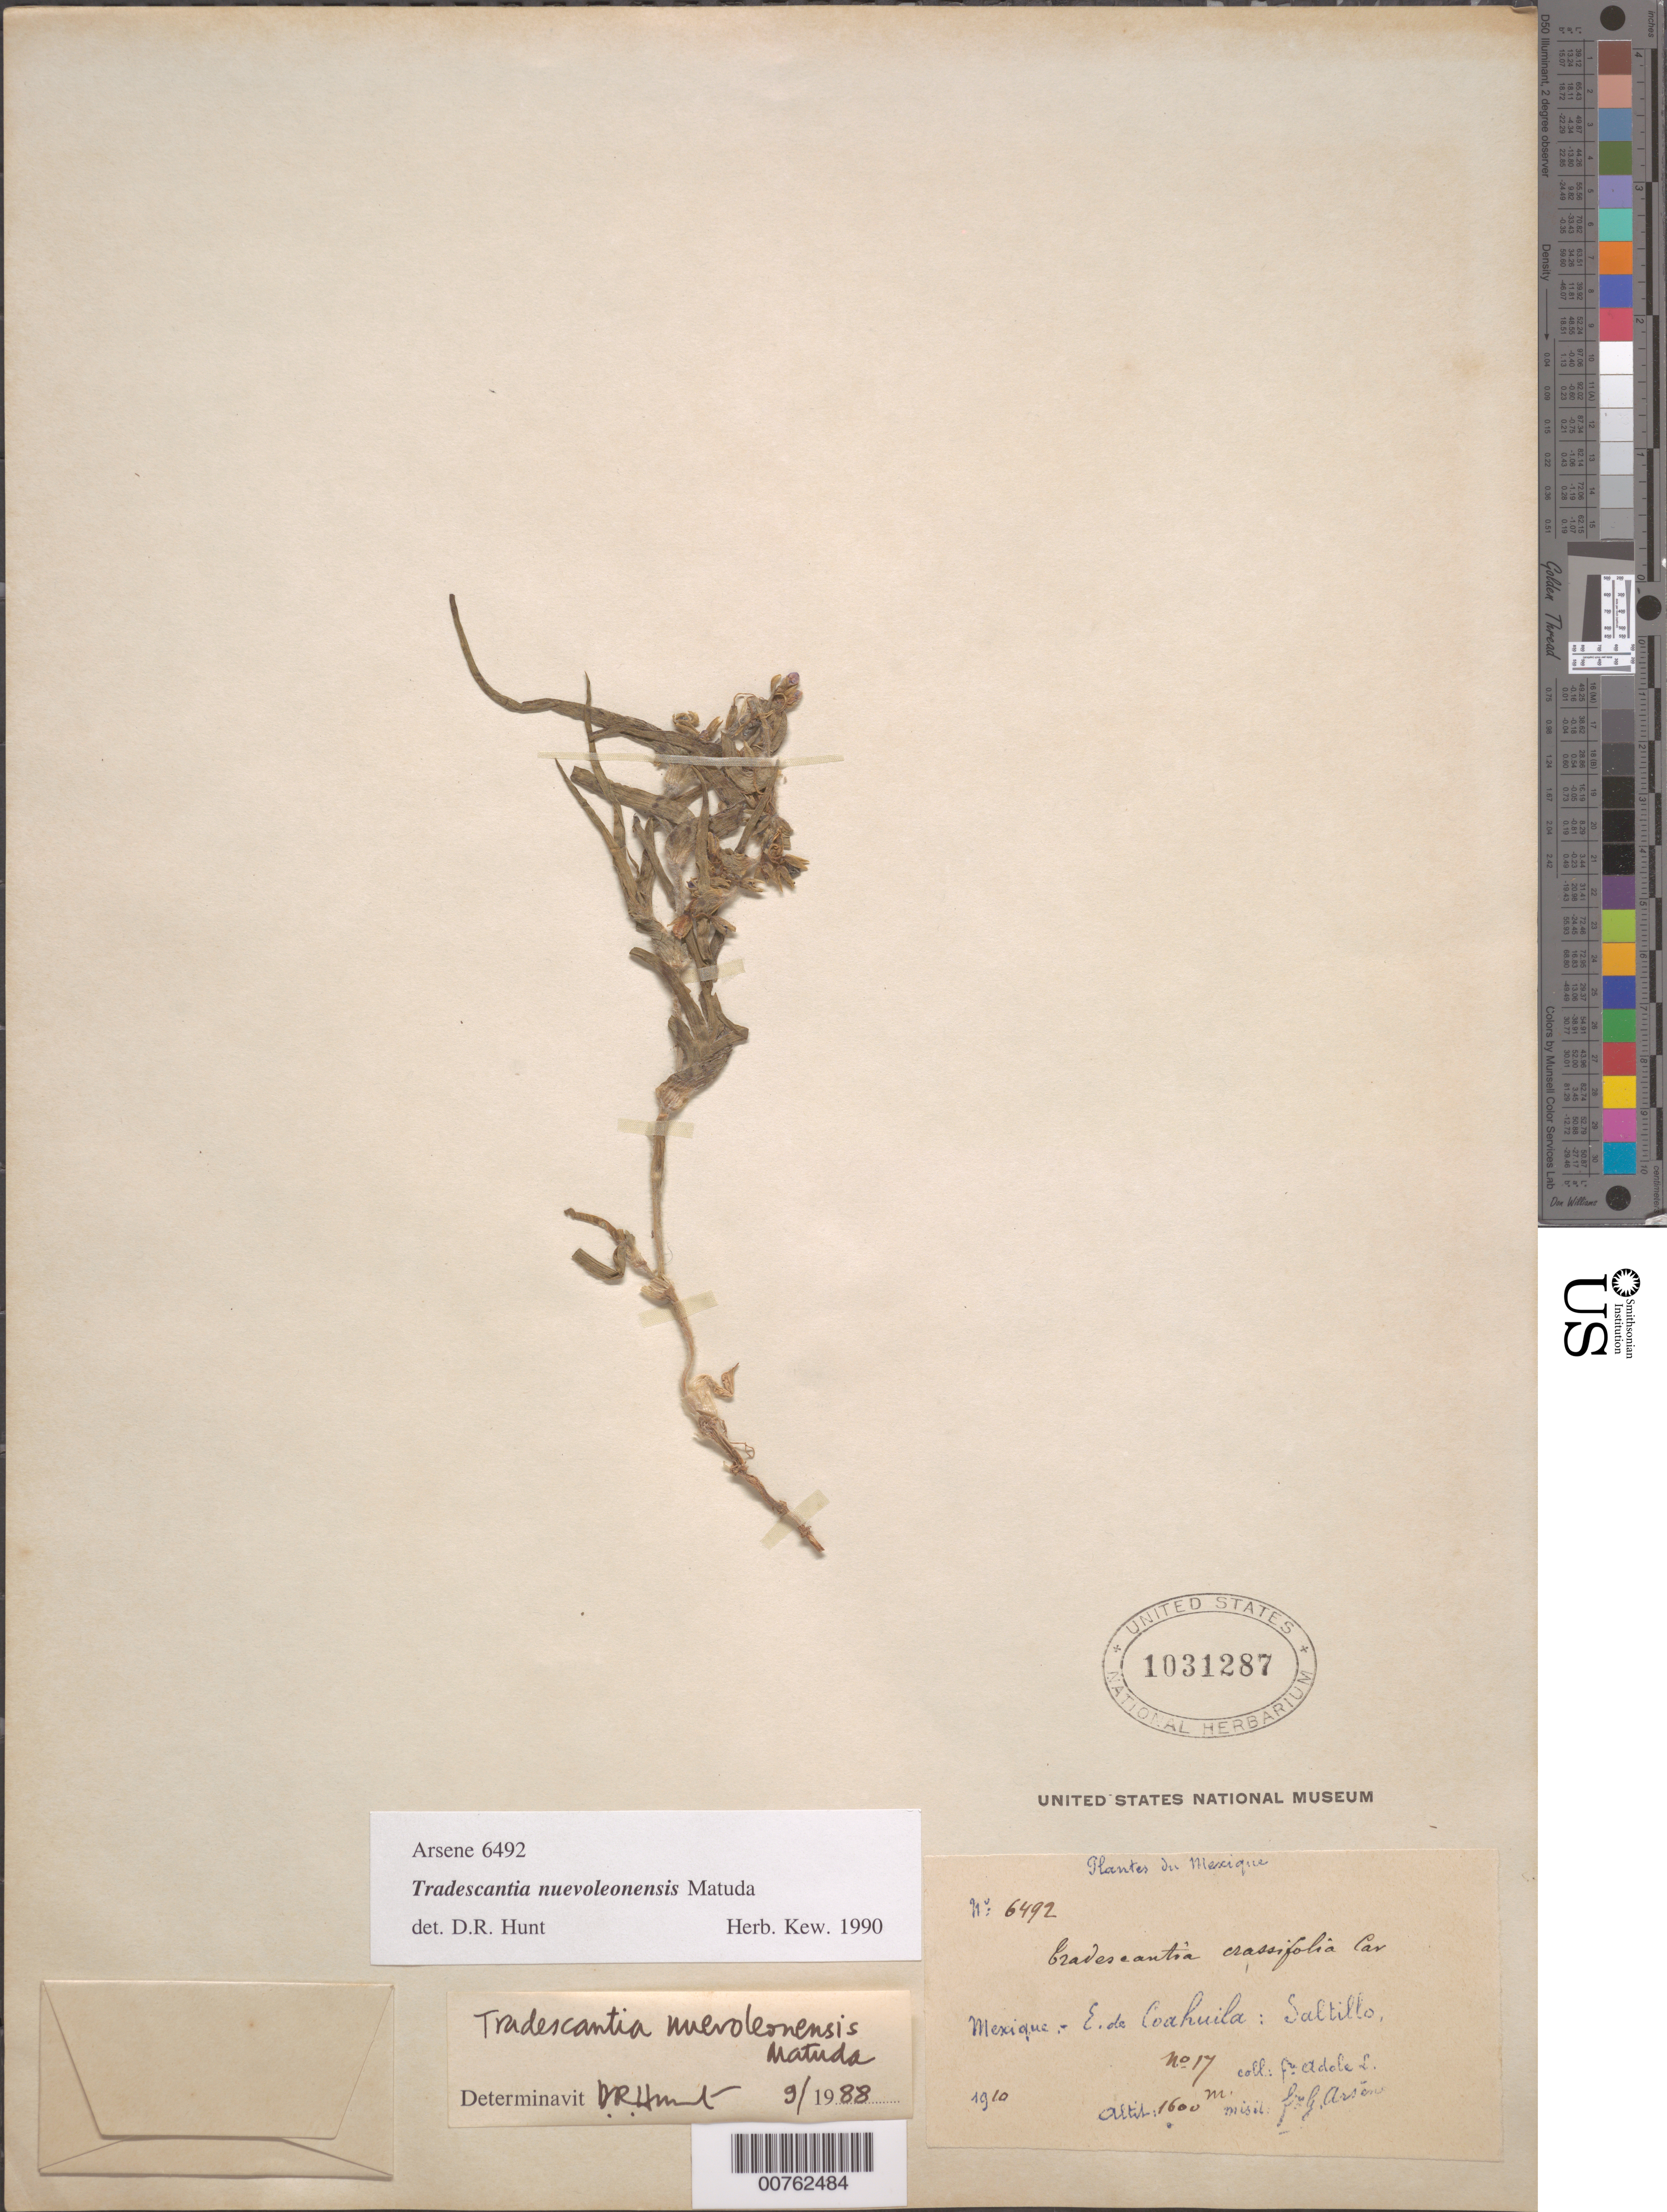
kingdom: Plantae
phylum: Tracheophyta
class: Liliopsida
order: Commelinales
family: Commelinaceae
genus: Tradescantia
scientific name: Tradescantia nuevoleonensis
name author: Matuda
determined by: Hunt, D. R.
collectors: -- Arsène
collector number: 6492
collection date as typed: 1910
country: Mexico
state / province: Coahuila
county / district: Saltillo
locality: E. de Coahuila: Saltillo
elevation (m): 1600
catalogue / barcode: US 1031287